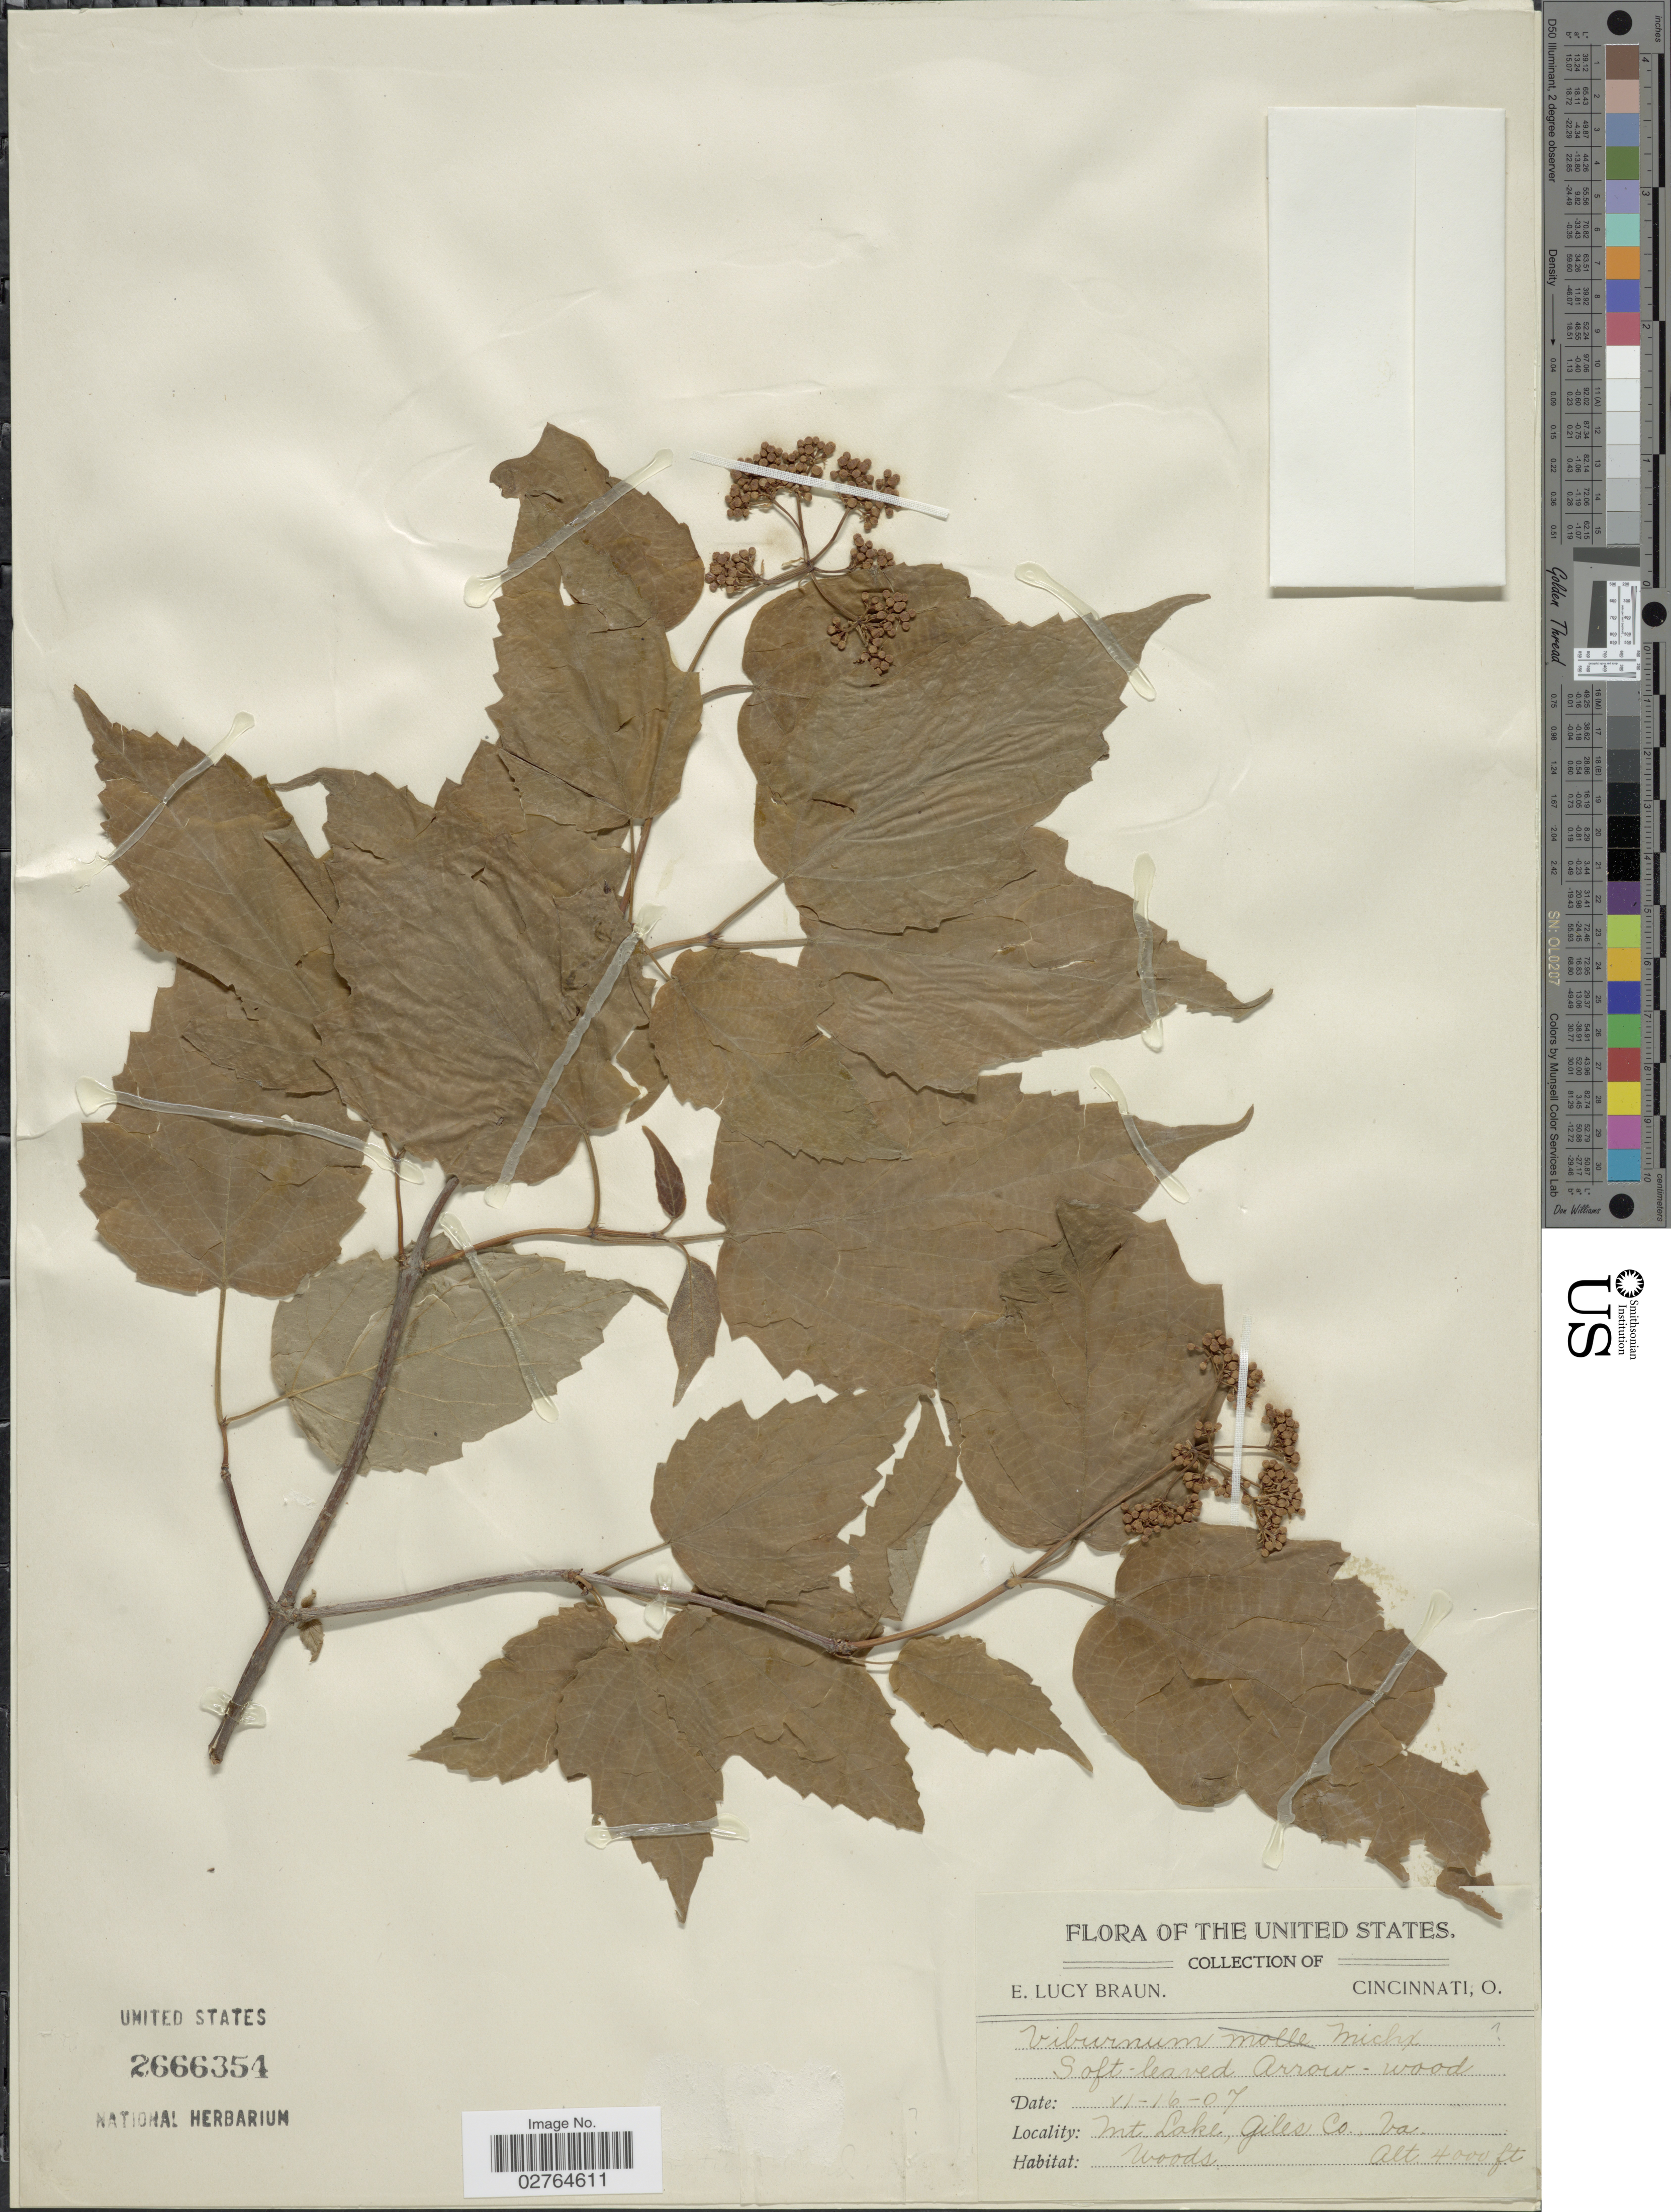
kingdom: Plantae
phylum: Tracheophyta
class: Magnoliopsida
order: Dipsacales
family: Viburnaceae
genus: Viburnum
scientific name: Viburnum sp.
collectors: E. L. Braun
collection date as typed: Transcribed d/m/y: 16/6/7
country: United States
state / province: Virginia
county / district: Giles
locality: Mt. Lake, Giles Co.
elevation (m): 1219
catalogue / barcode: US 2666354